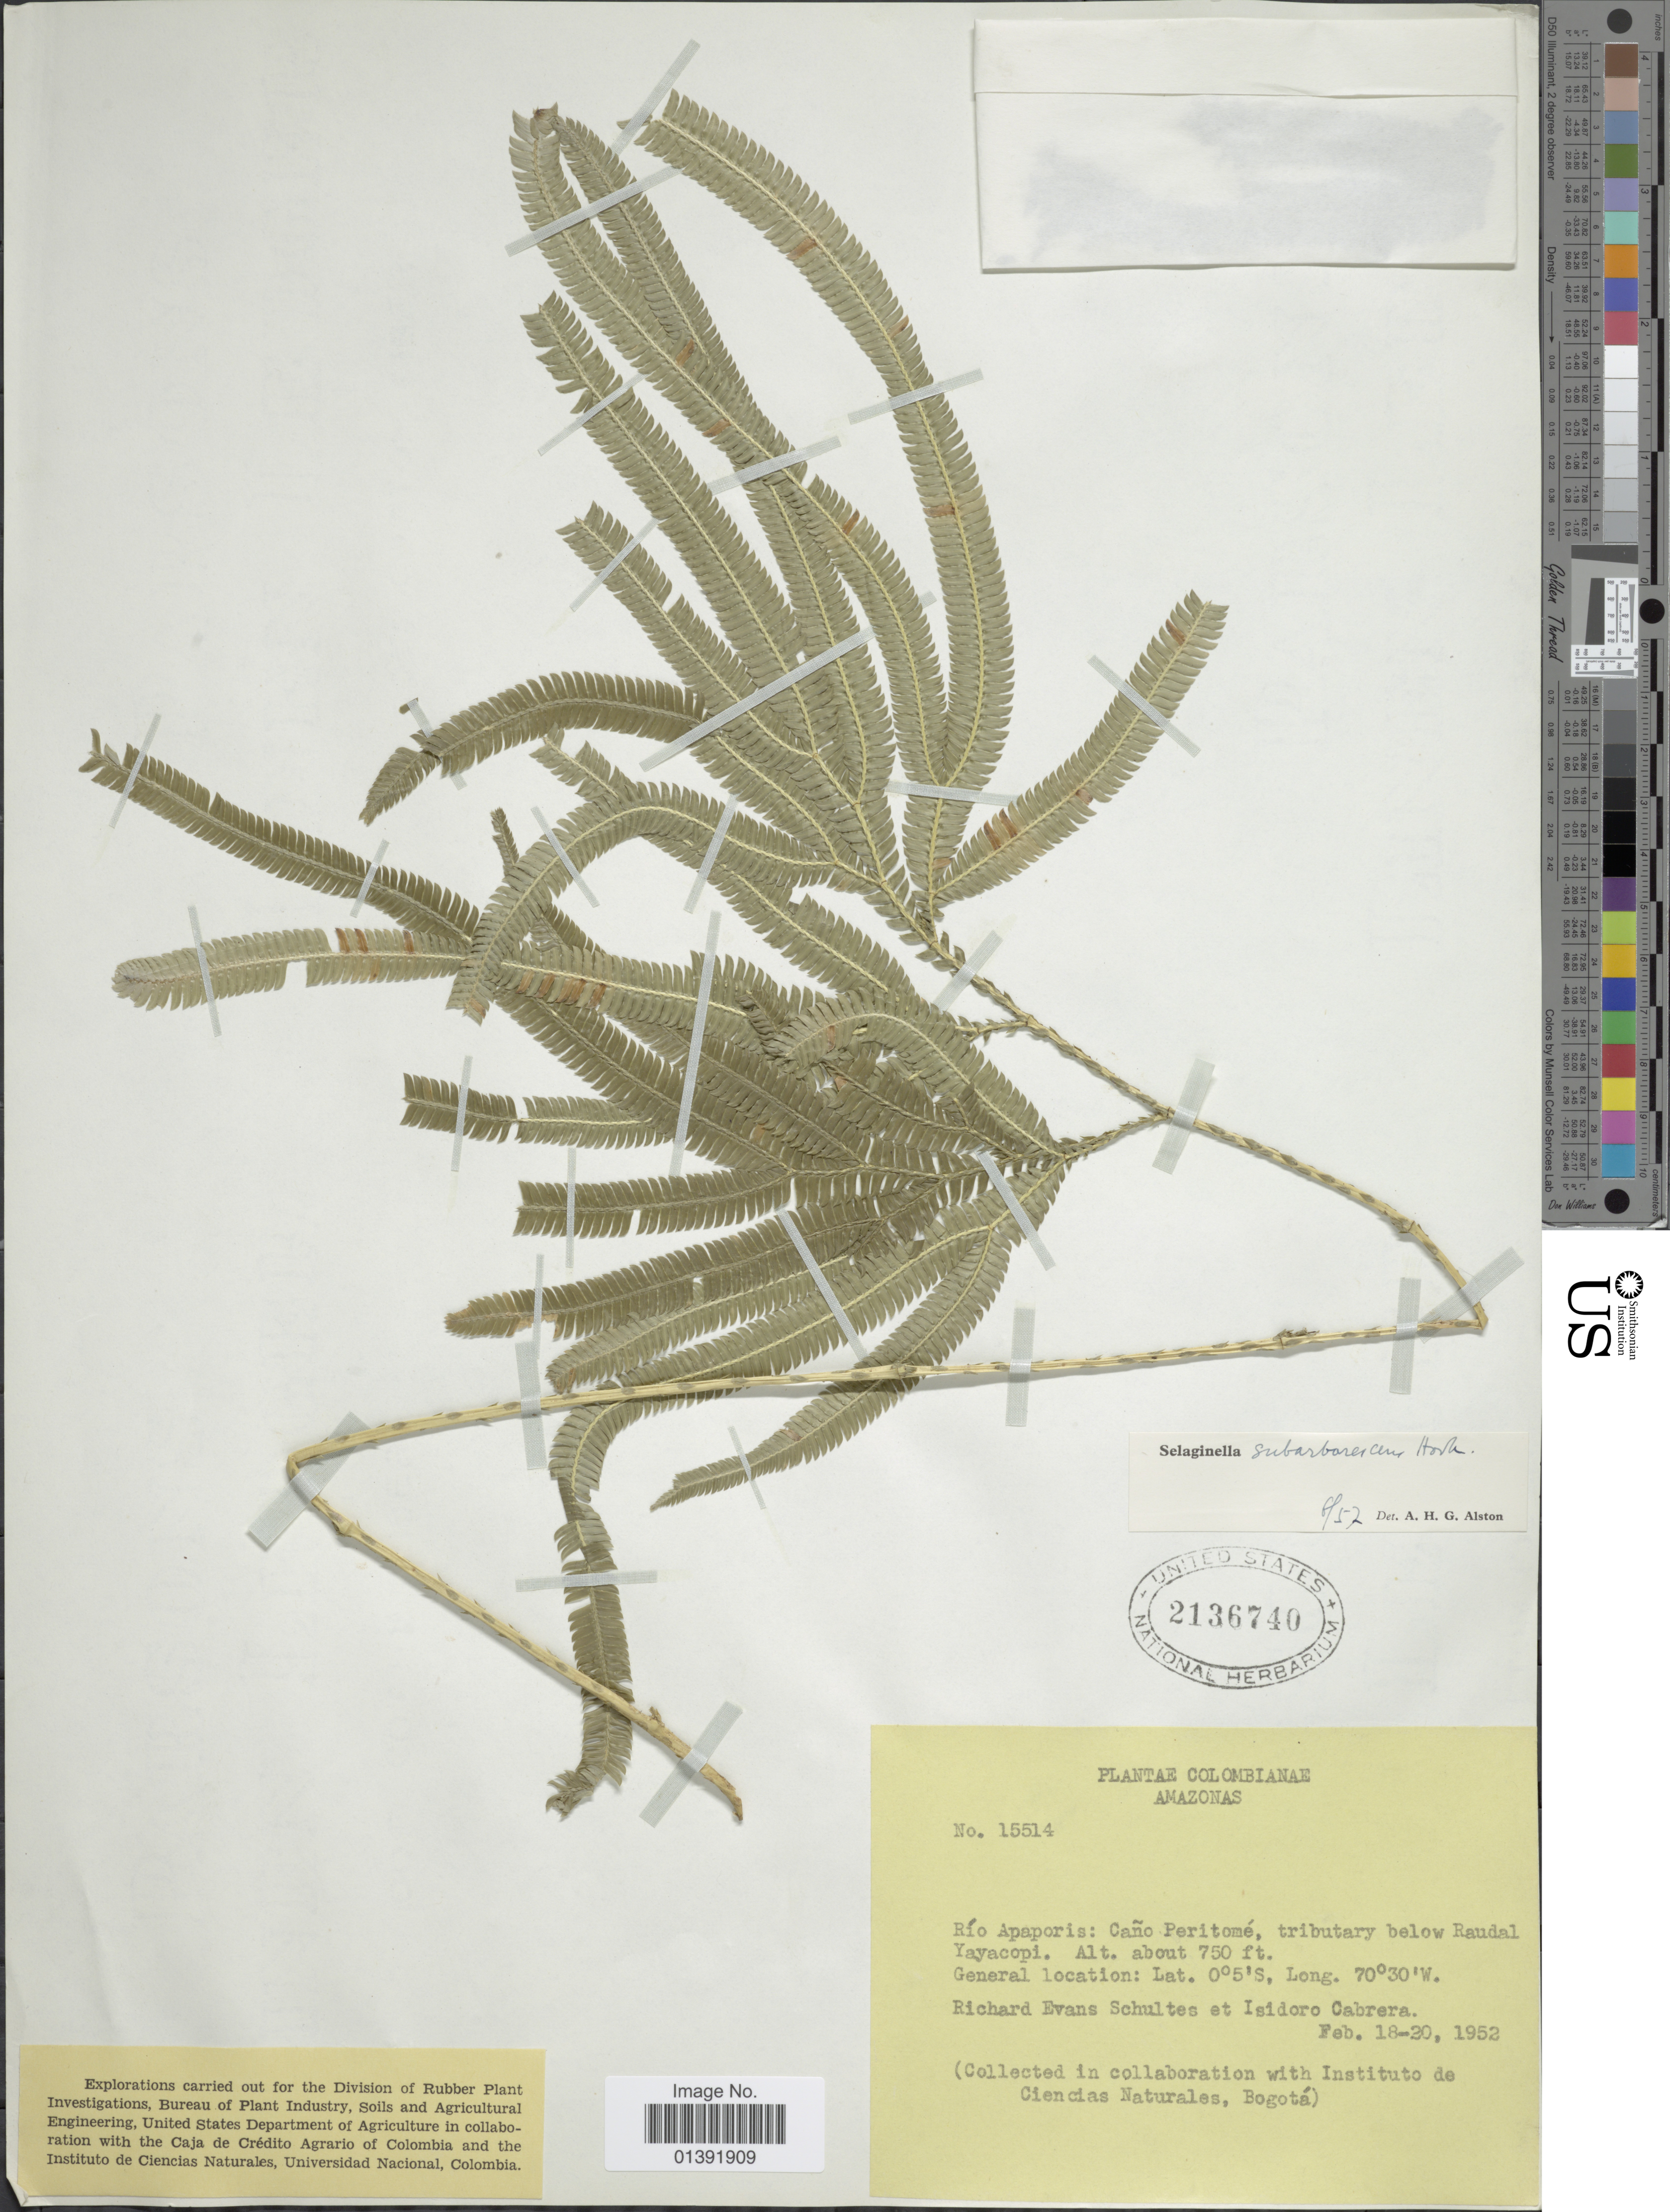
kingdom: Plantae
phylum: Tracheophyta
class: Lycopodiopsida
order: Selaginellales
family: Selaginellaceae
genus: Selaginella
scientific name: Selaginella subarborescens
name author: Hook.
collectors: R. E. Schultes & I. Cabrera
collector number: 15514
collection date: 1952-02-18/1952-02-20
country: Colombia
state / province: Amazonas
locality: Rio Apaporis: Caño Peritome, tributary below Raudal Yayacopi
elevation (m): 229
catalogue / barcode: US 2136740